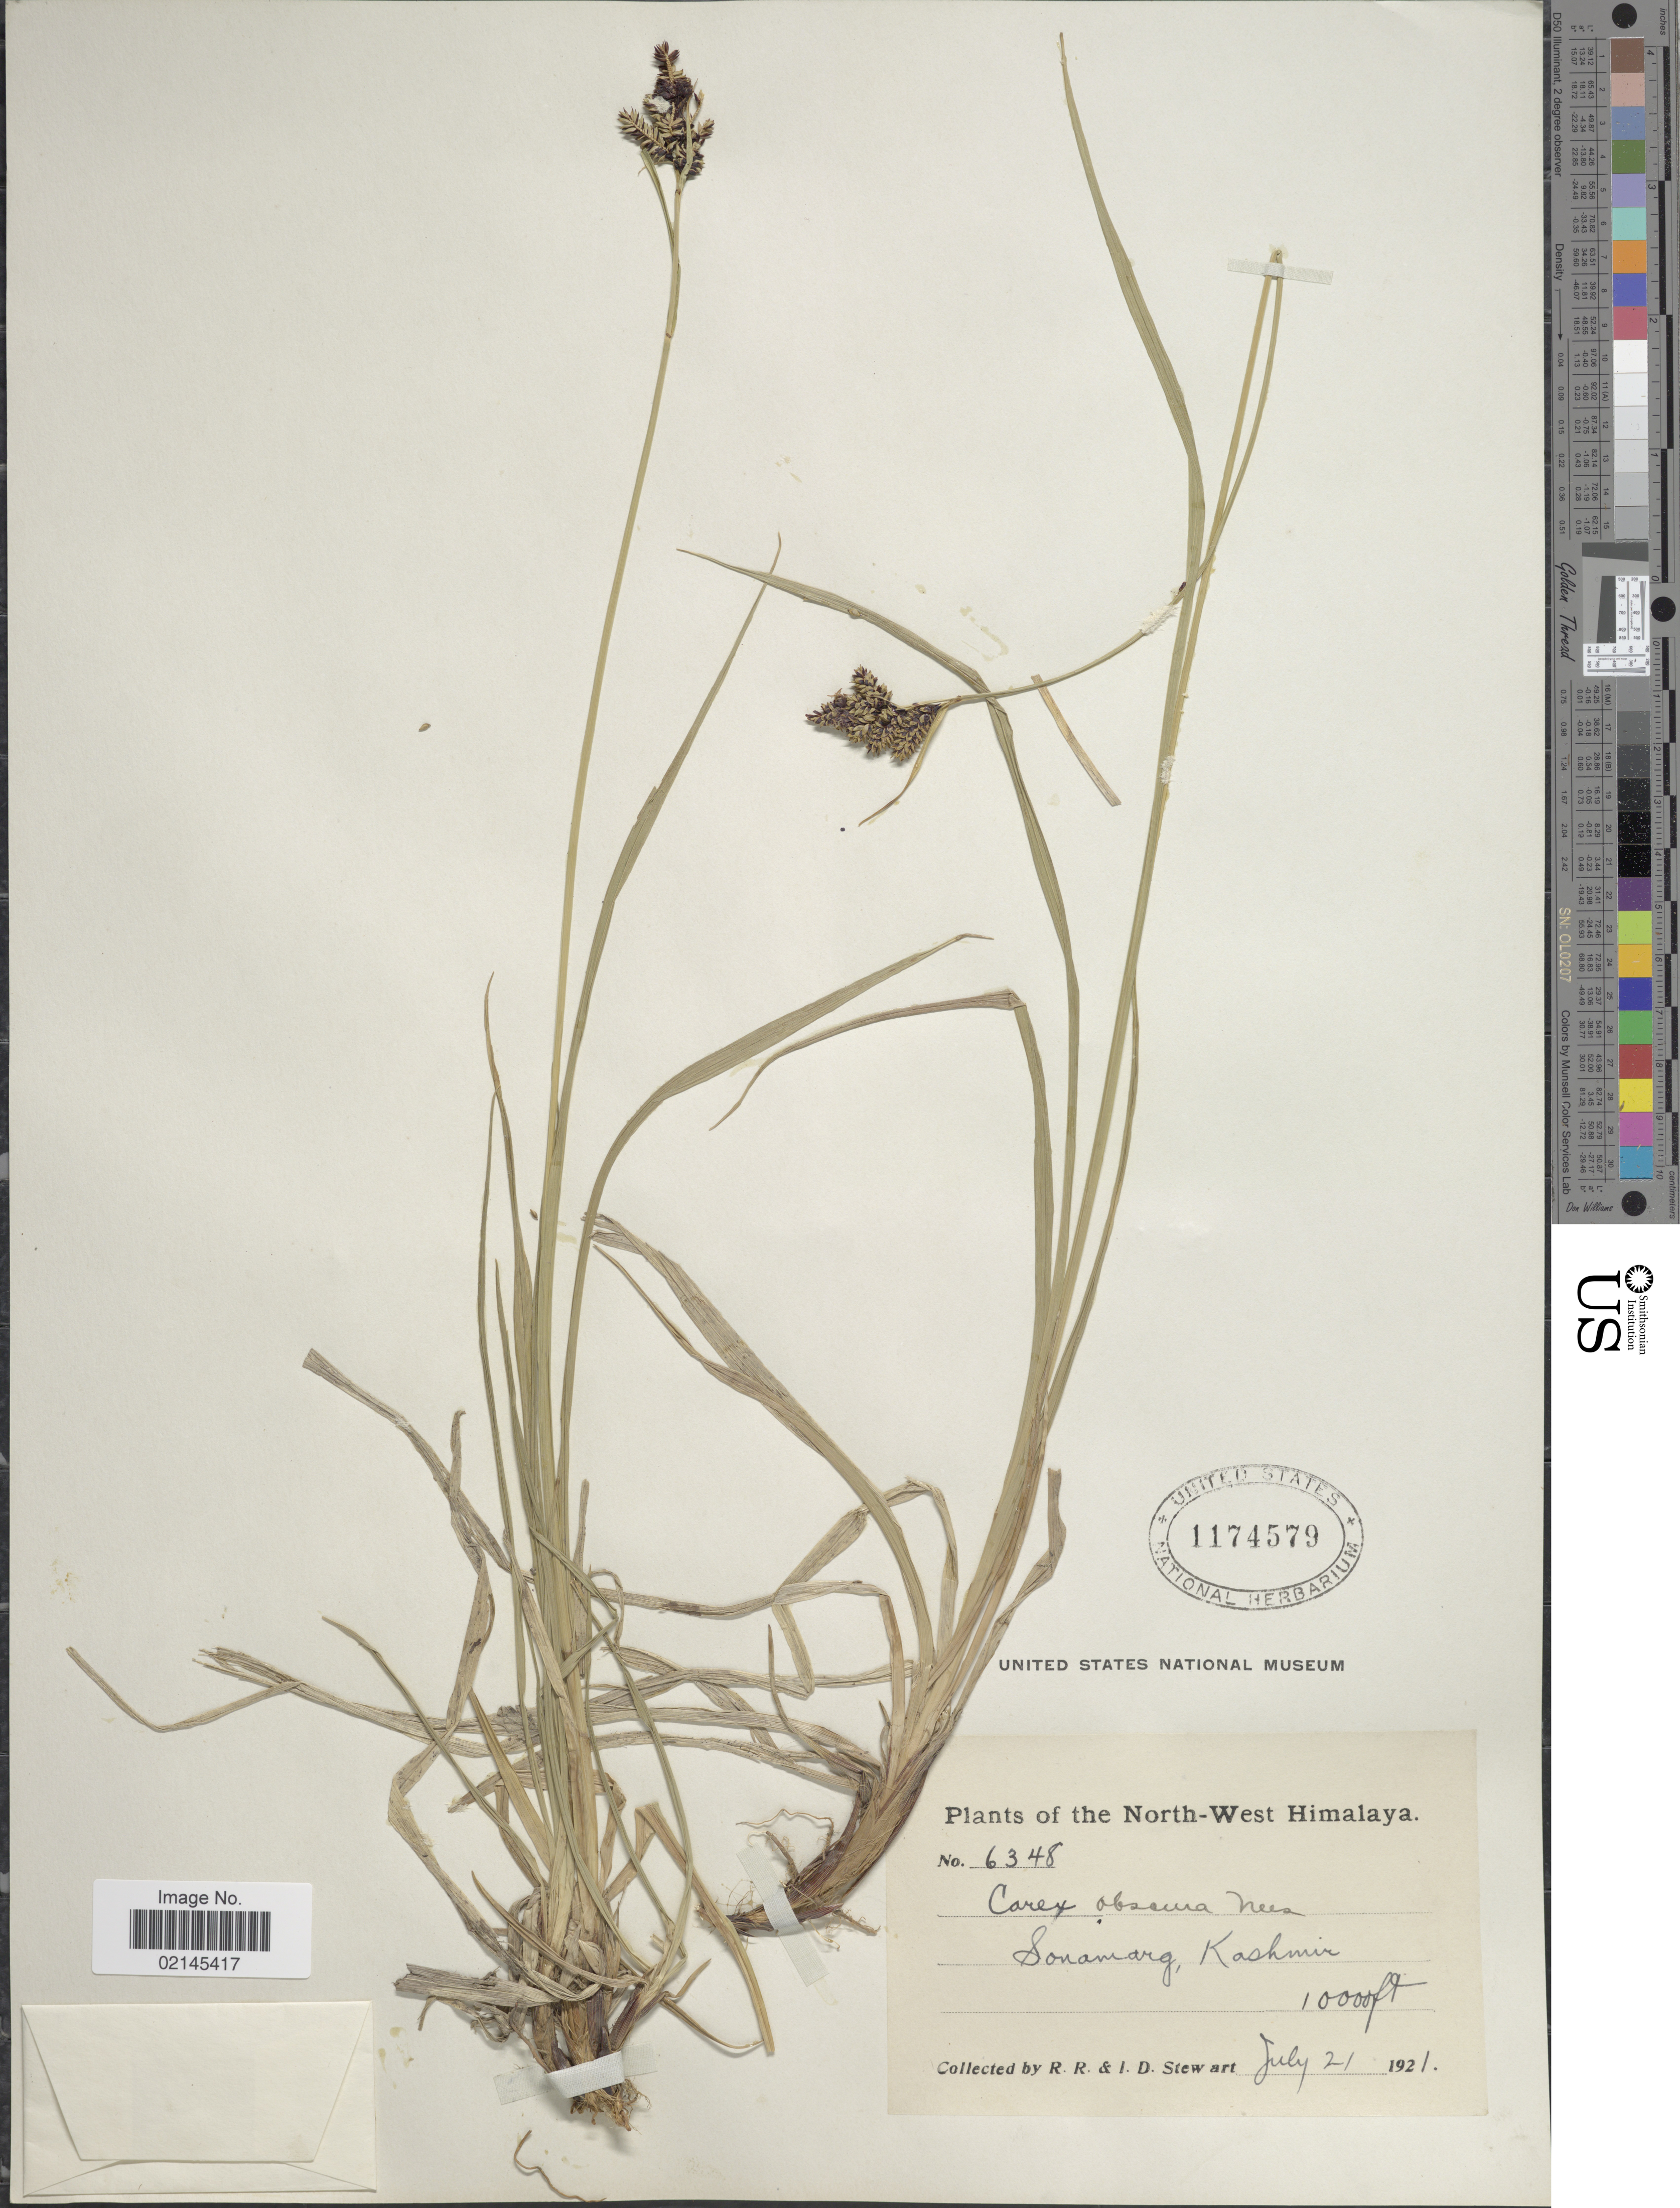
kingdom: Plantae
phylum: Tracheophyta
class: Liliopsida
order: Poales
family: Cyperaceae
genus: Carex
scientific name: Carex obscura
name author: Nees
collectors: R. R. Stewart & I. Stewart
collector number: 6348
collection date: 1921-07-21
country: India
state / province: Jammu and Kashmir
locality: Nort-West Himalaya, Sonamarg, Kashmir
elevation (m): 3048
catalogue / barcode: US 1174579